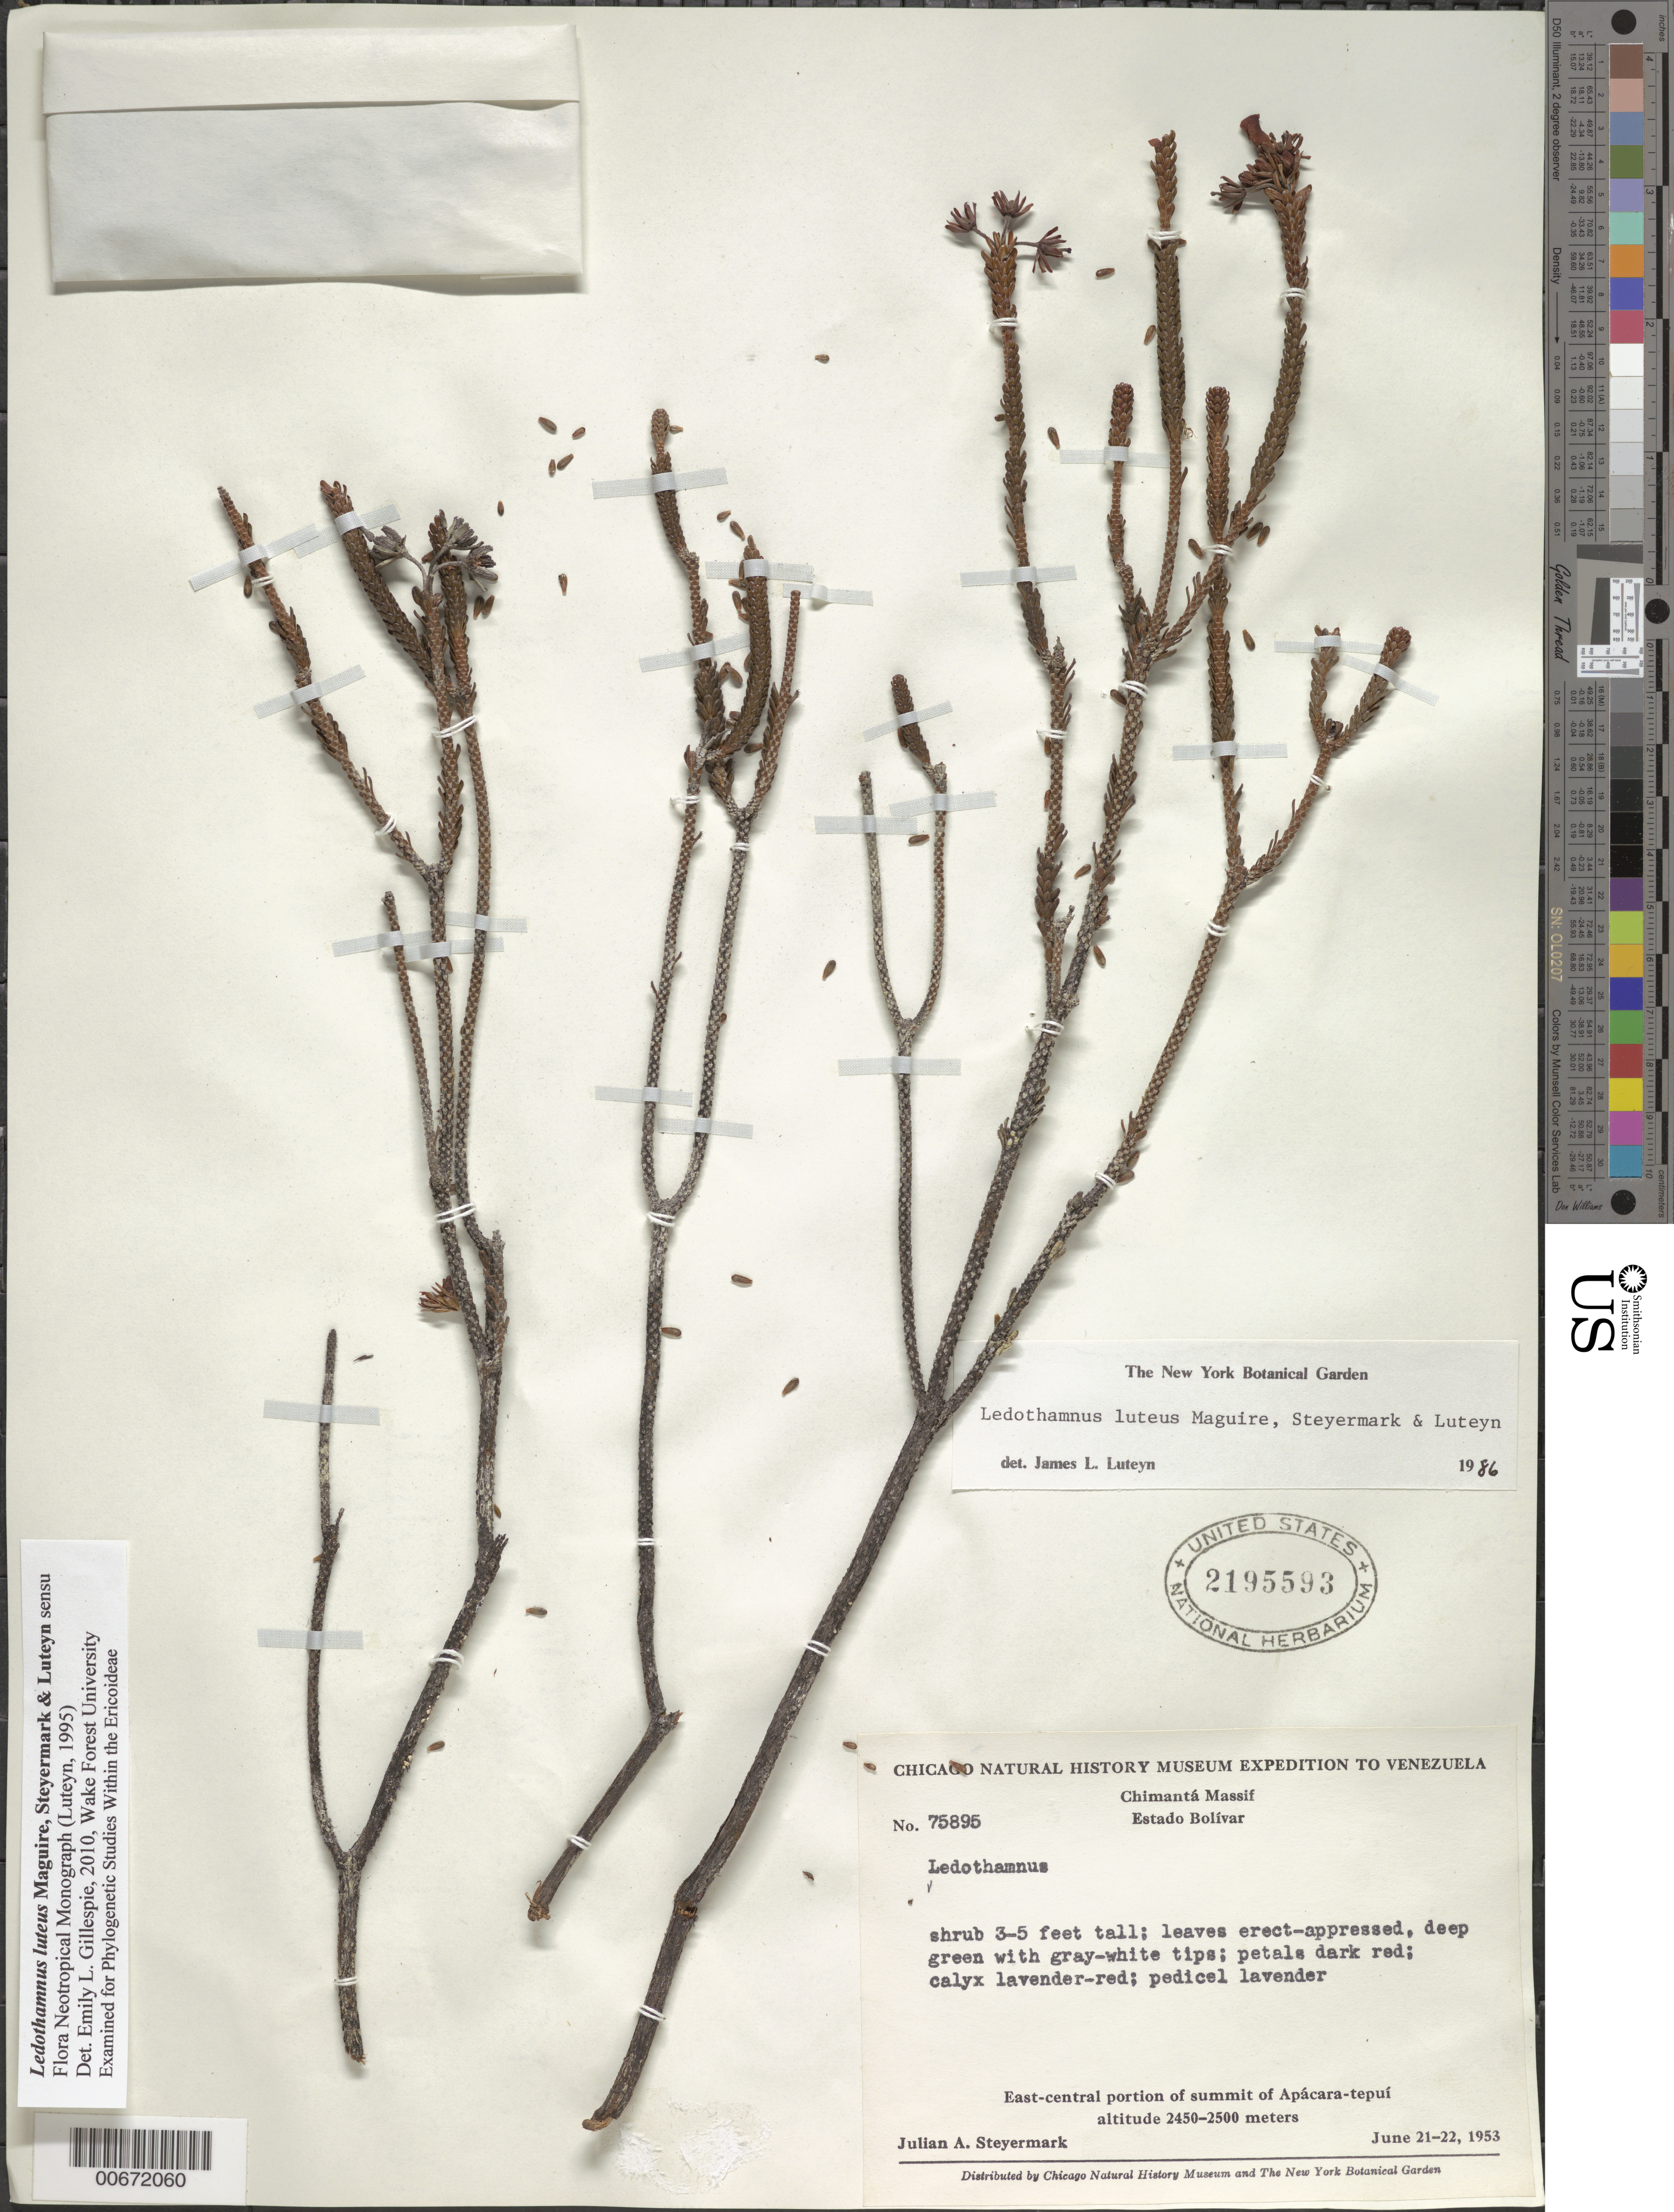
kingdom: Plantae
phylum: Tracheophyta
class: Magnoliopsida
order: Ericales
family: Ericaceae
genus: Ledothamnus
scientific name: Ledothamnus luteus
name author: Maguire et al.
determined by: Luteyn, J. L.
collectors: J. Steyermark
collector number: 75895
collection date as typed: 21-Jun-53 to 22-Jun-53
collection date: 1953-06-21/1953-06-22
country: Venezuela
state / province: Bolívar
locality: Chimantá Massif, Apácara-tepuí, east-central part of summit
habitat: East-central summit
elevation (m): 2450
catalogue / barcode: US 2195593